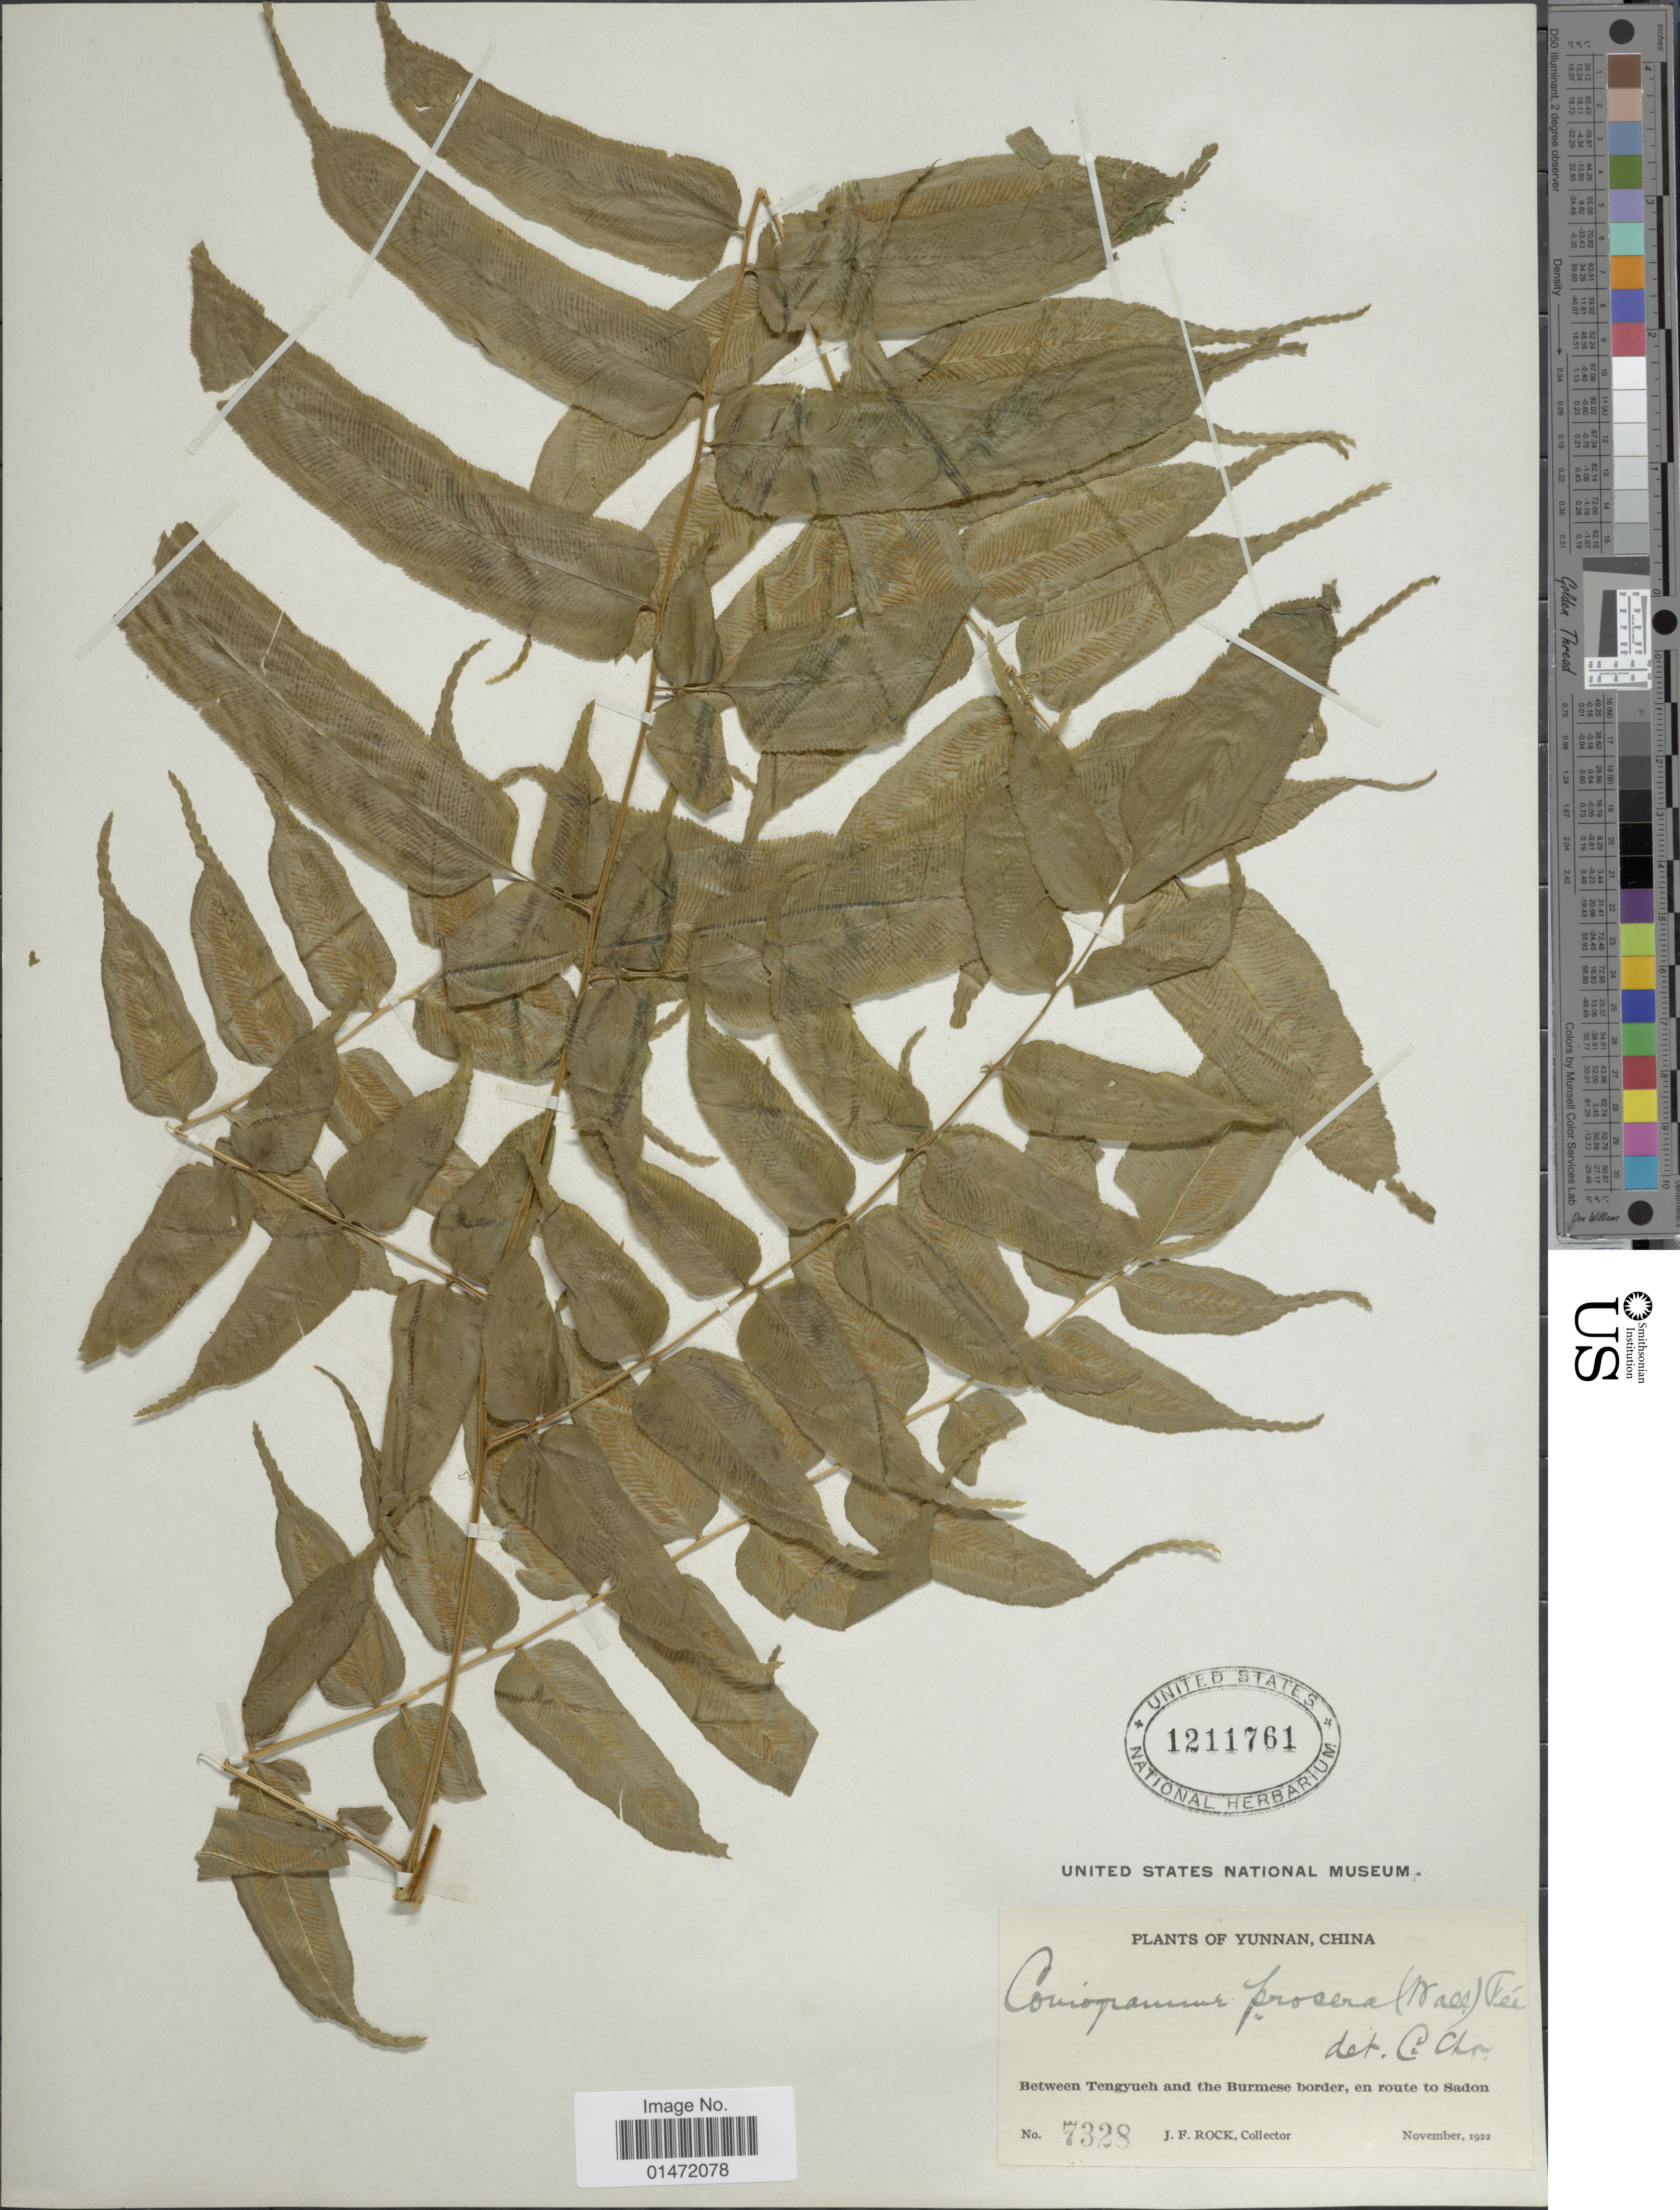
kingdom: Plantae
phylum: Tracheophyta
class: Polypodiopsida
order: Polypodiales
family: Pteridaceae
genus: Coniogramme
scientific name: Coniogramme procera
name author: (Wall.) Fée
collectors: J. Rock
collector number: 7328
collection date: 1922-11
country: China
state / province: Yunnan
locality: Between Tengyeh and the Burmese border, en route to Sadon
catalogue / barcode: US 1211761